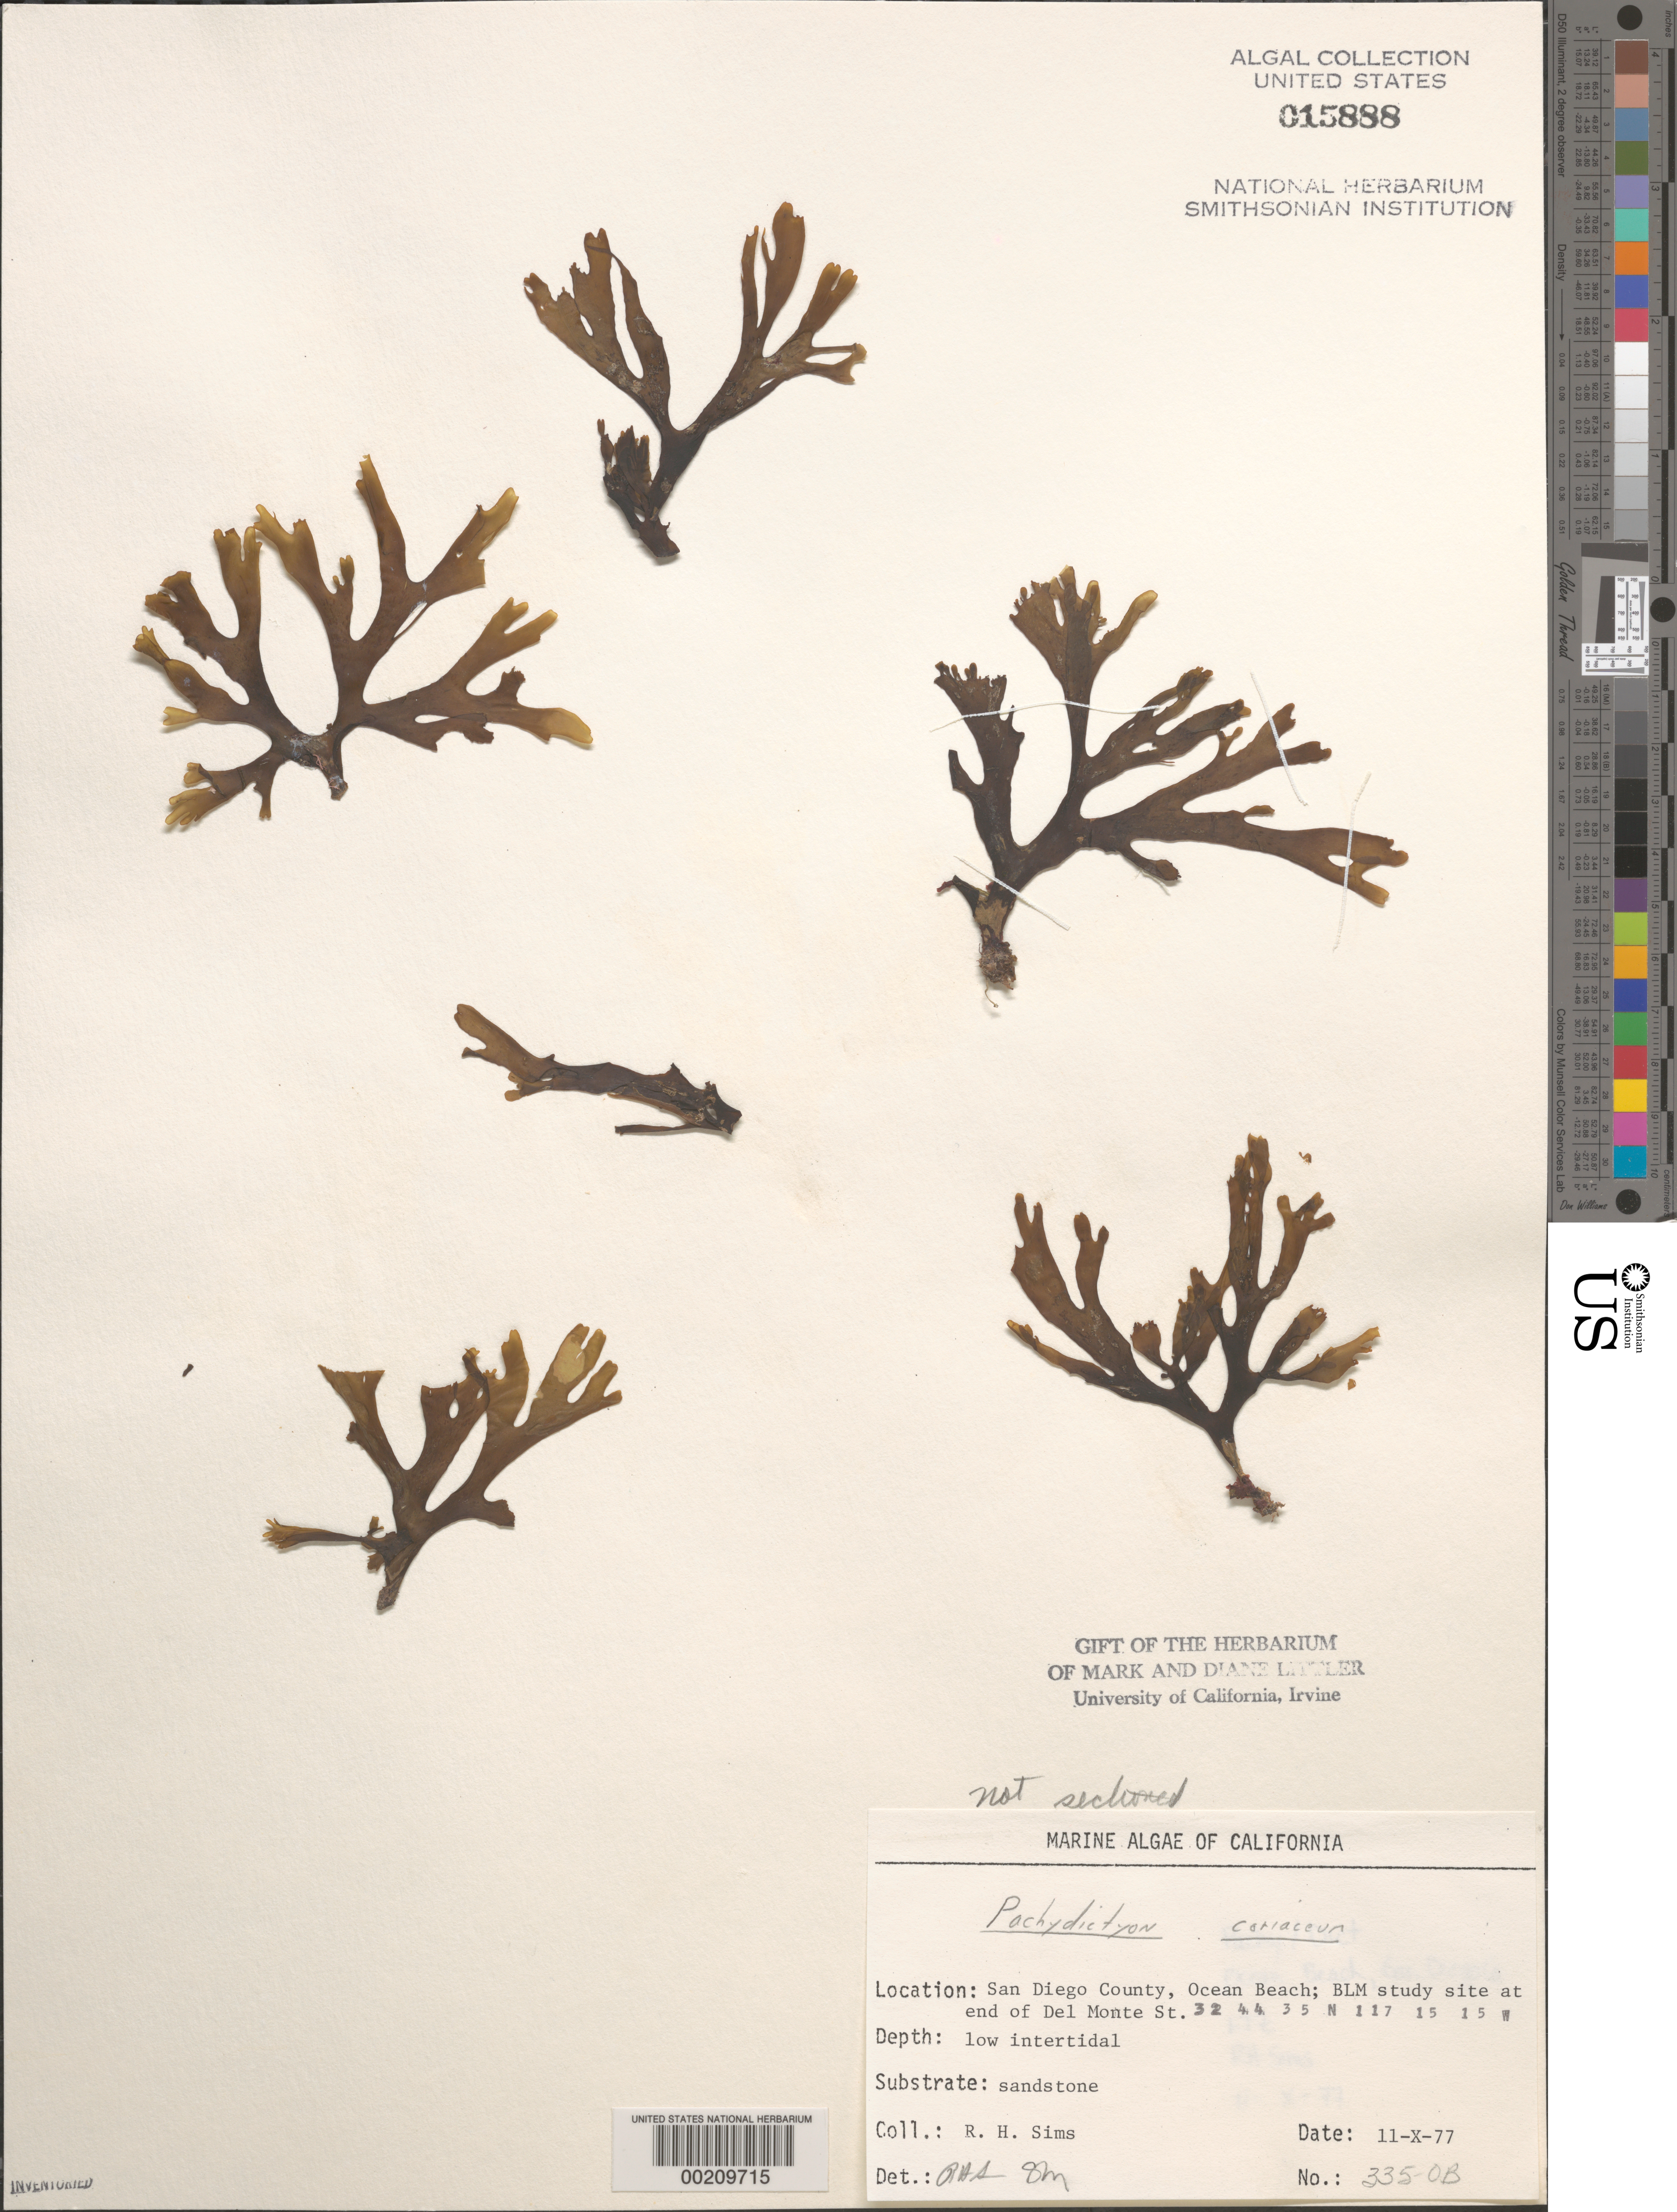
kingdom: Chromista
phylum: Ochrophyta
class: Phaeophyceae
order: Dictyotales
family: Dictyotaceae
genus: Pachydictyon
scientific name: Pachydictyon coriaceum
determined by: Sims, Robert H.; Murray, S. N.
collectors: R. H. Sims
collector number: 335-ob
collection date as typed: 11 Oct 1977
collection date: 1977-10-11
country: United States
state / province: California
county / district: San Diego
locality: Ocean Beach, end of Del Monte Street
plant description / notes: BLM-SOCALBIGHT Rocky Intertidal Survey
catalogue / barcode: US 15888